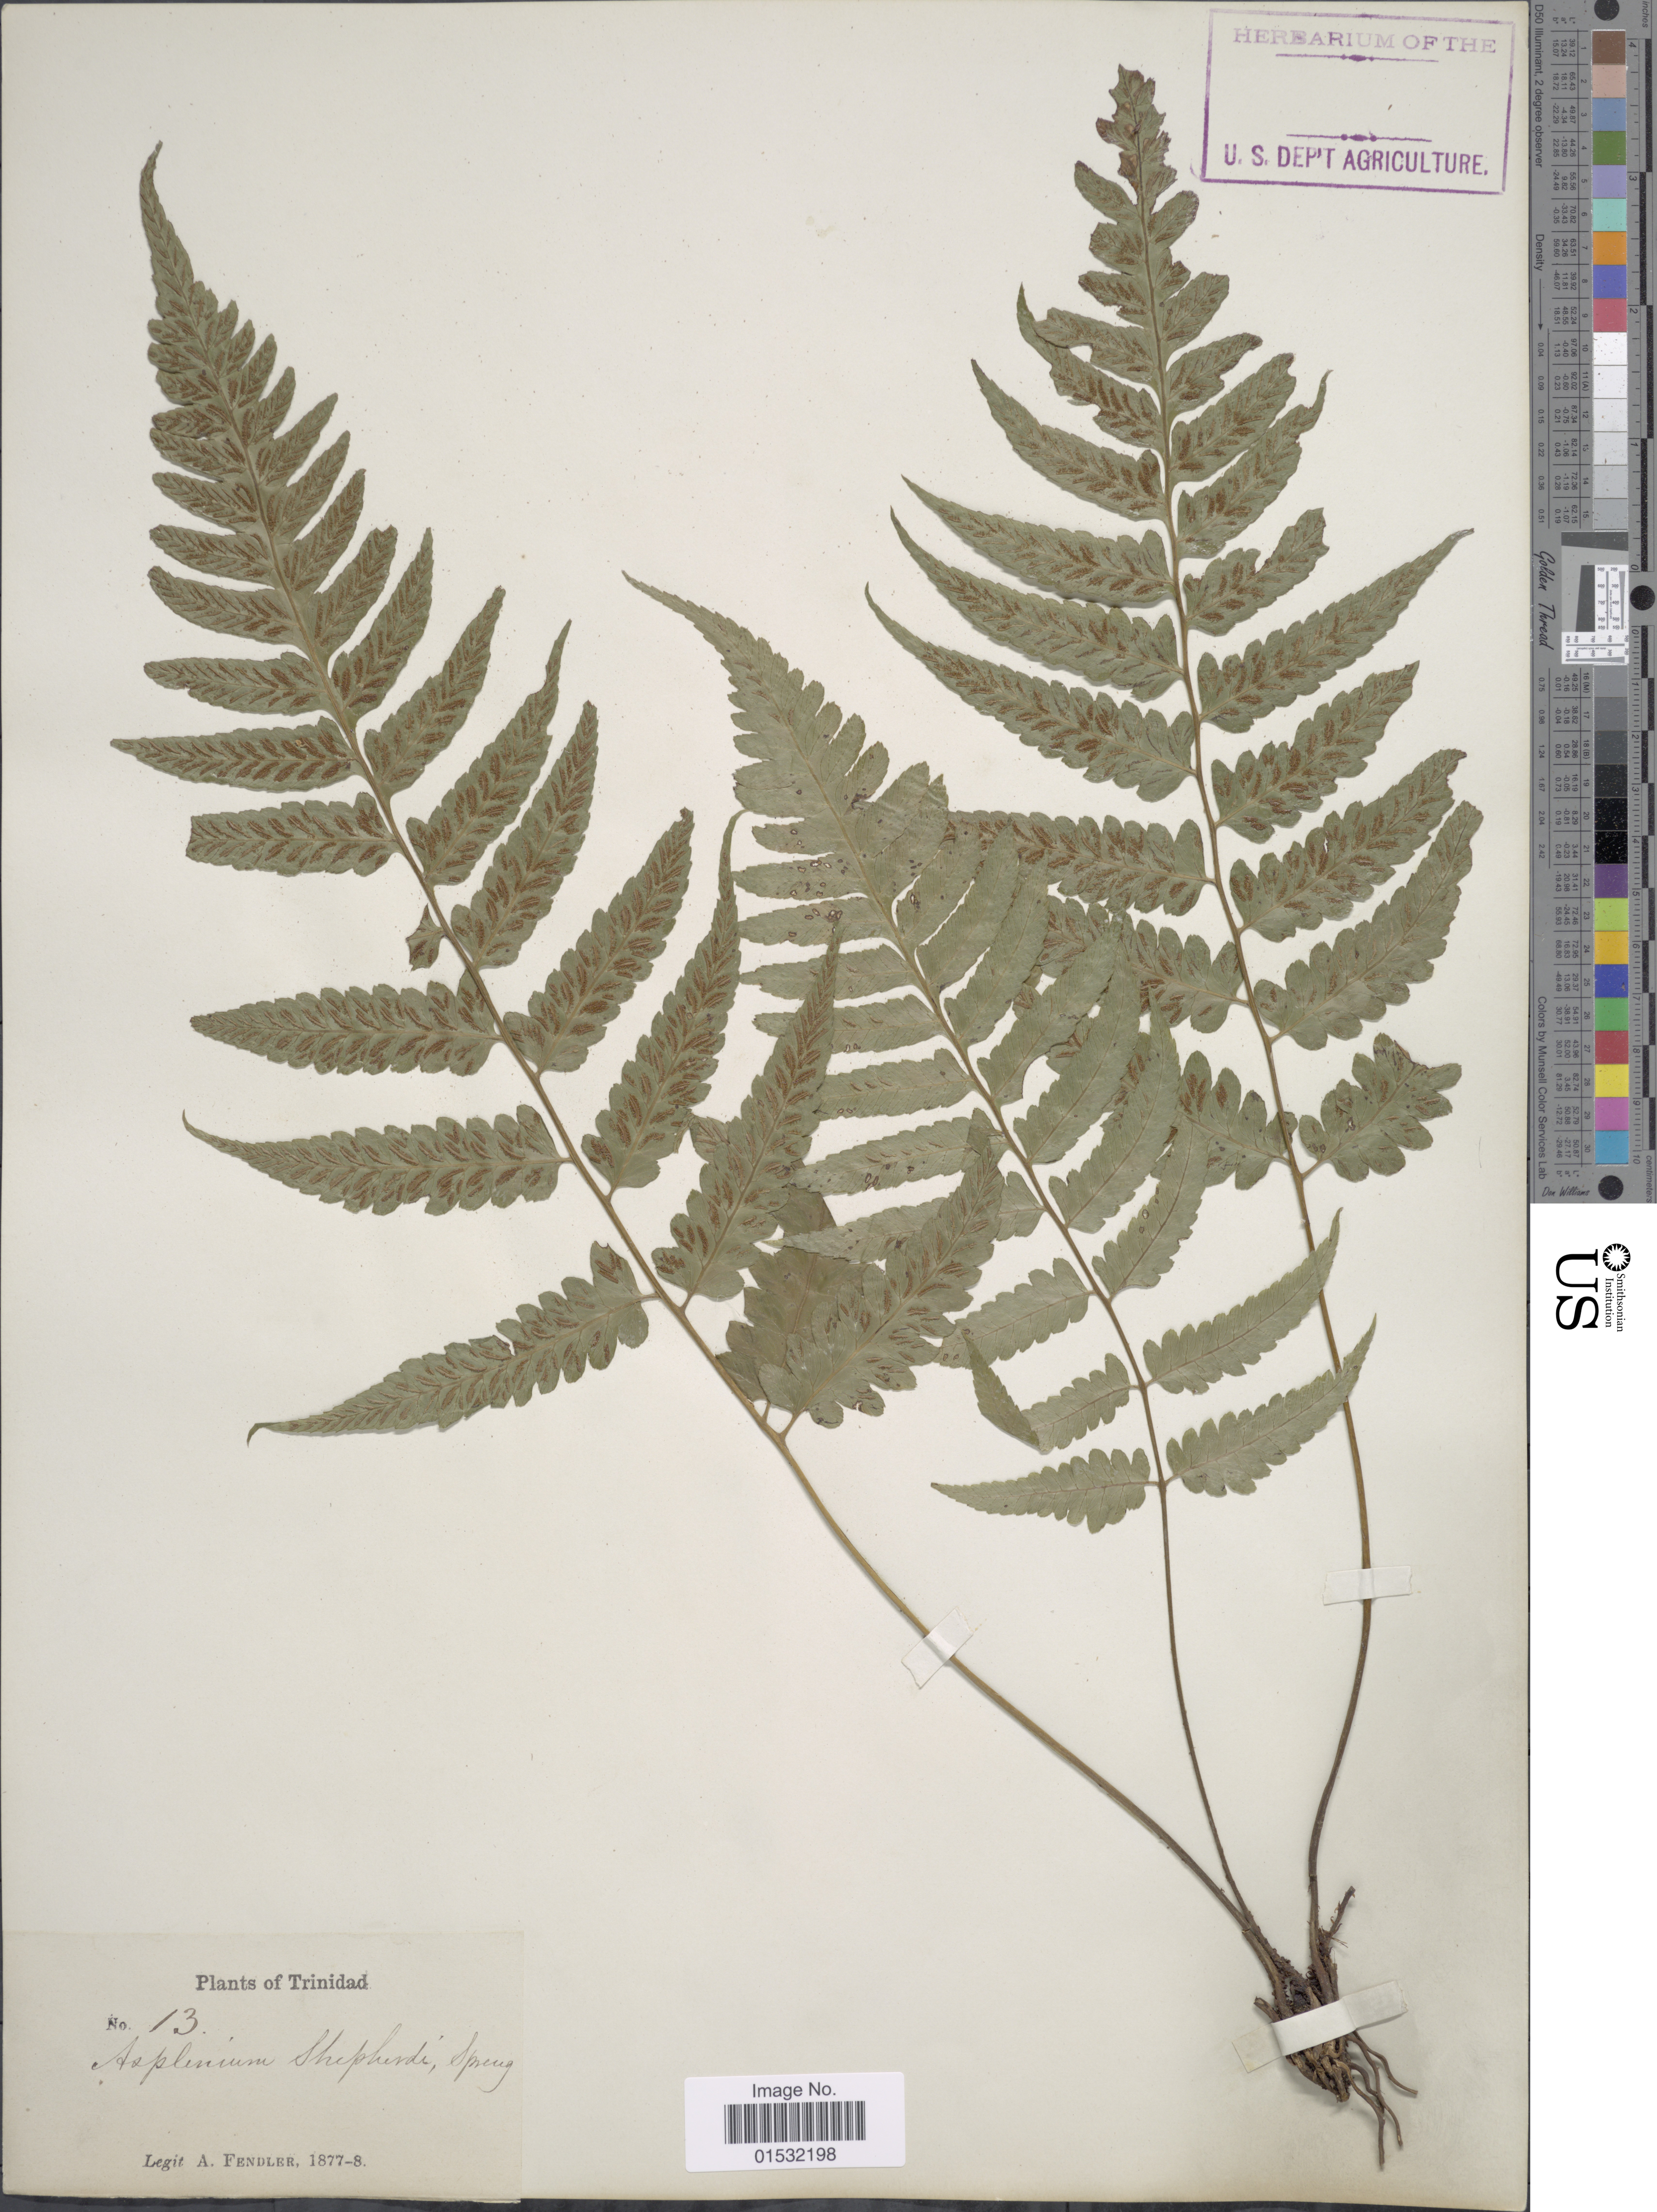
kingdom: Plantae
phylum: Tracheophyta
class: Polypodiopsida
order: Polypodiales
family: Athyriaceae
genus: Diplazium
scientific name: Diplazium cristatum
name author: (Desr.) Alston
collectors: A. Fendler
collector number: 13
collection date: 1877/1878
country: Trinidad and Tobago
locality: Trinidad